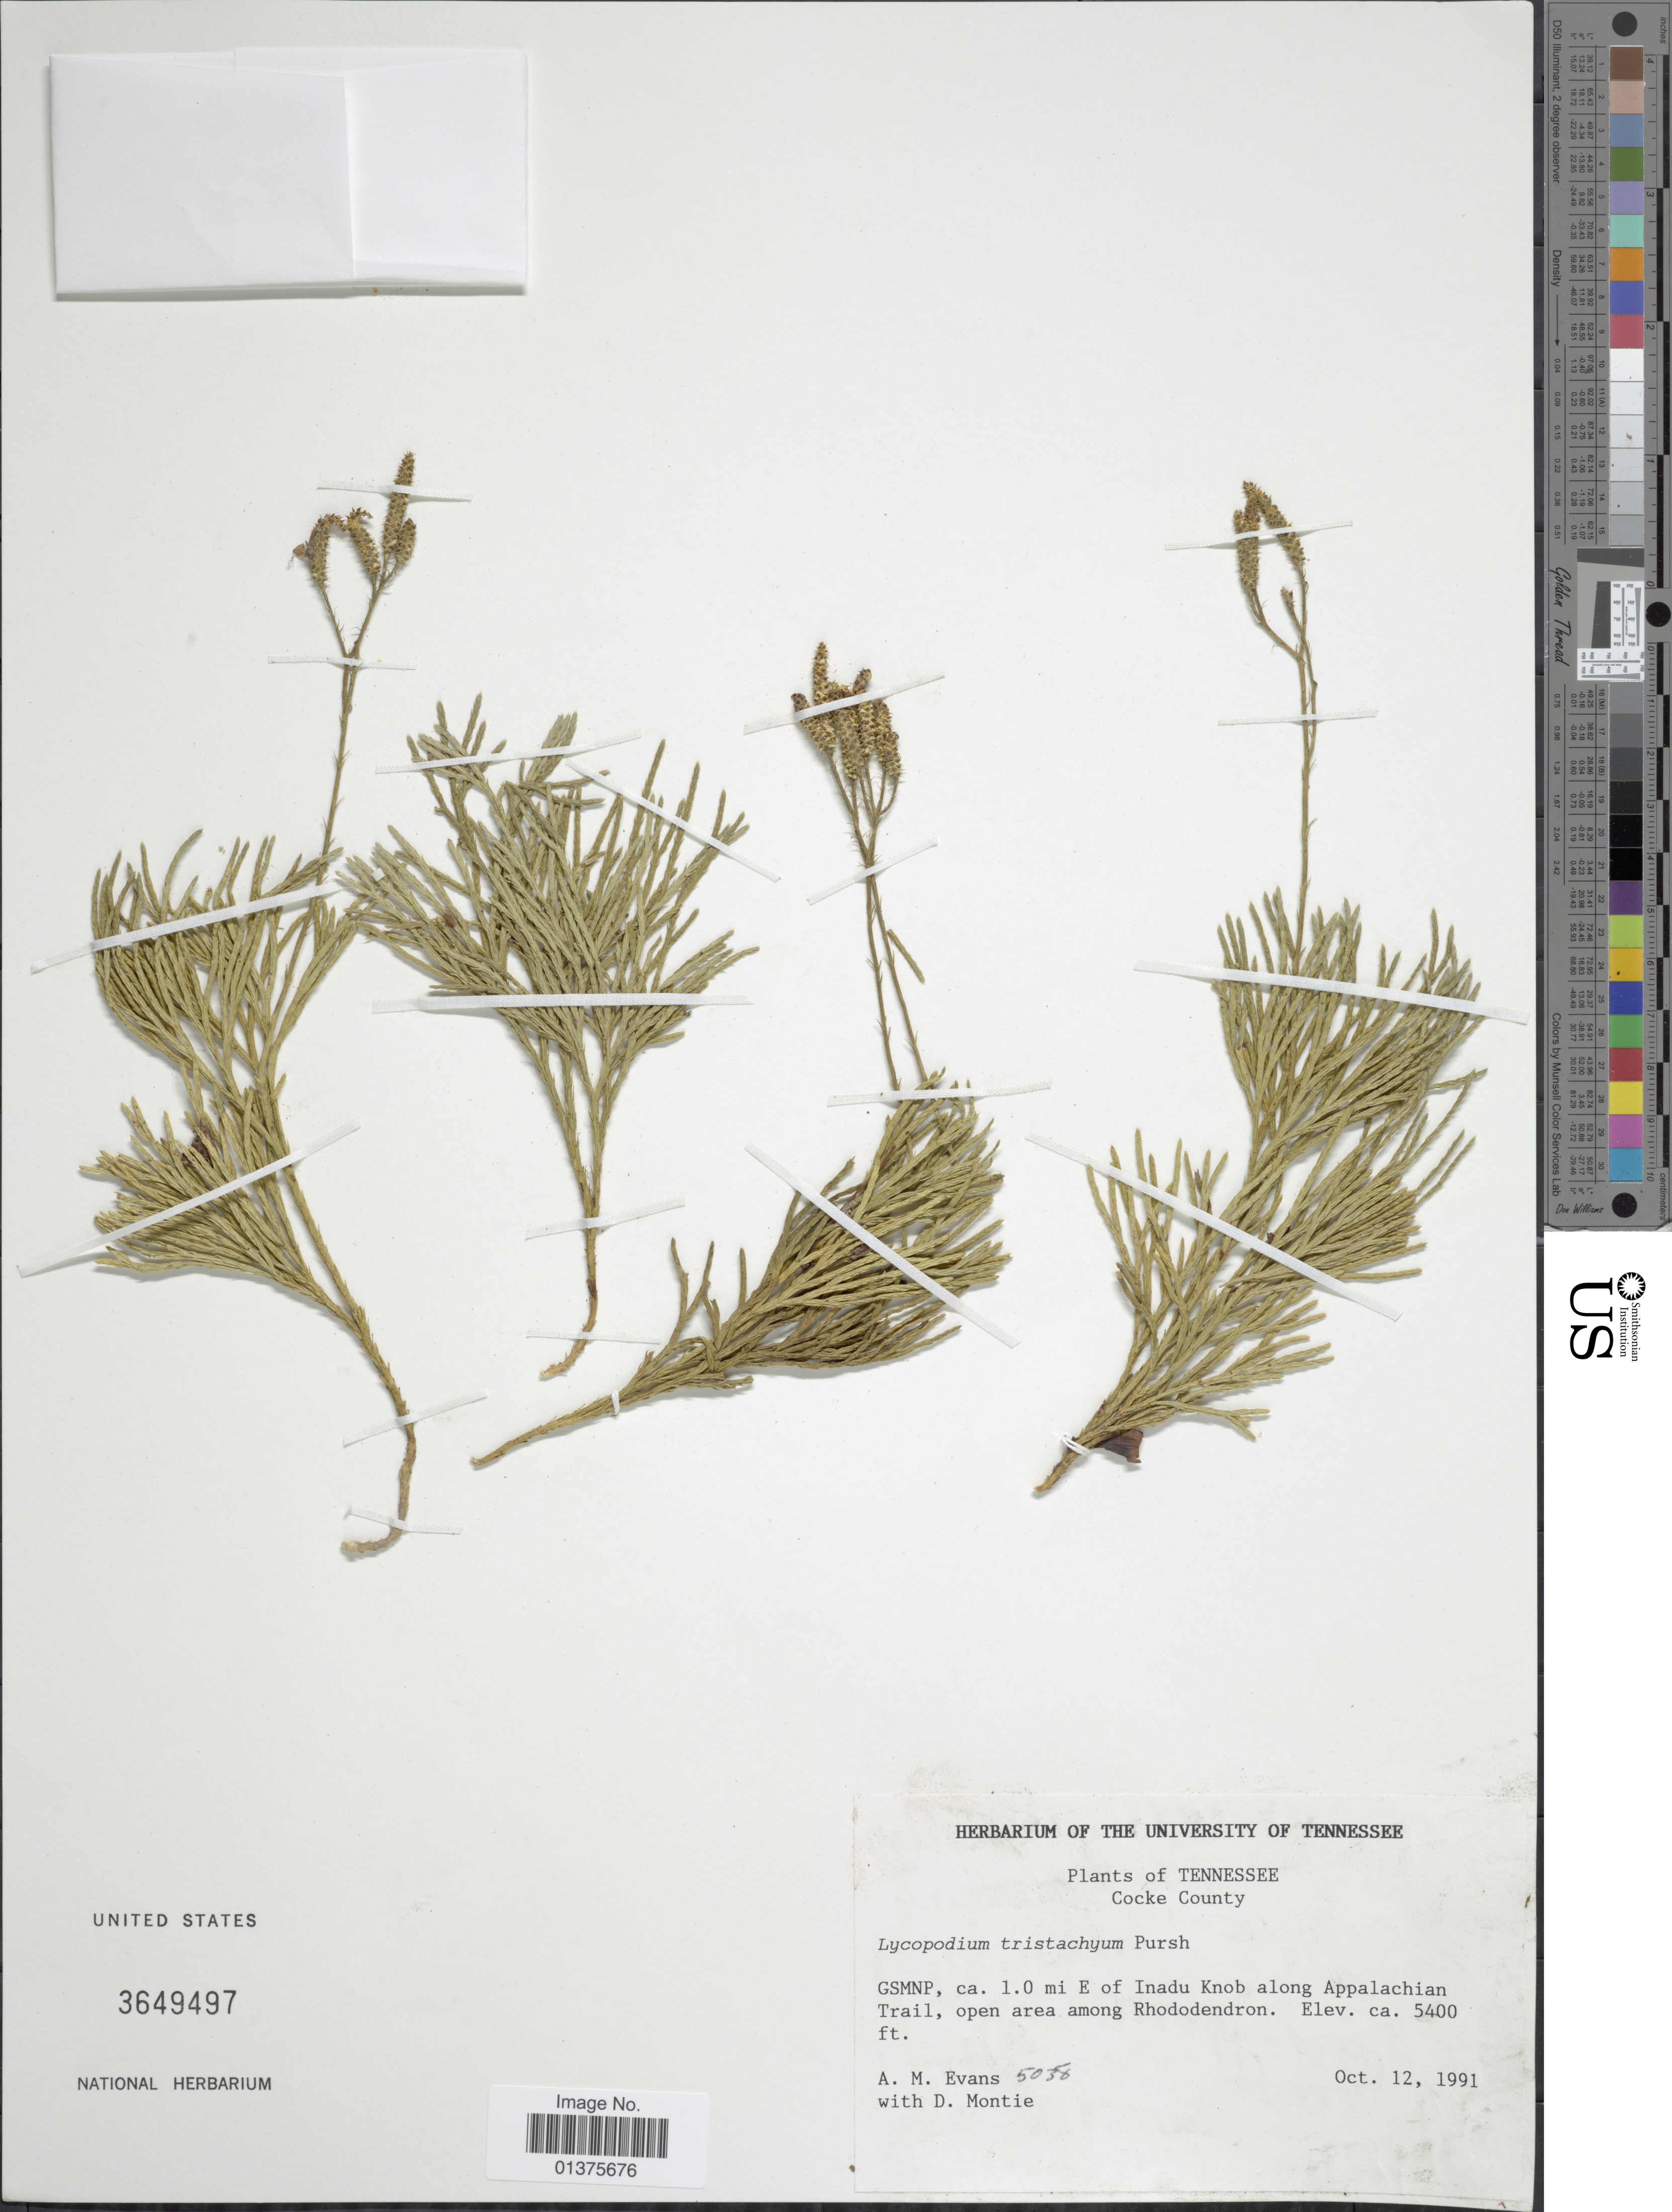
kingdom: Plantae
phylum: Tracheophyta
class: Lycopodiopsida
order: Lycopodiales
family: Lycopodiaceae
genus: Diphasiastrum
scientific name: Diphasiastrum tristachyum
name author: (Pursh) Holub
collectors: A. M. Evans & D. Montie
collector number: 5030*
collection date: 1991-10-12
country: United States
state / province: Tennessee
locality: Cooke County, GSMNP, ca. 1.0 mi E of Inadu knob along Appalachian Trail, open area among Rhododendron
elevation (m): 1646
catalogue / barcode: US 3649497